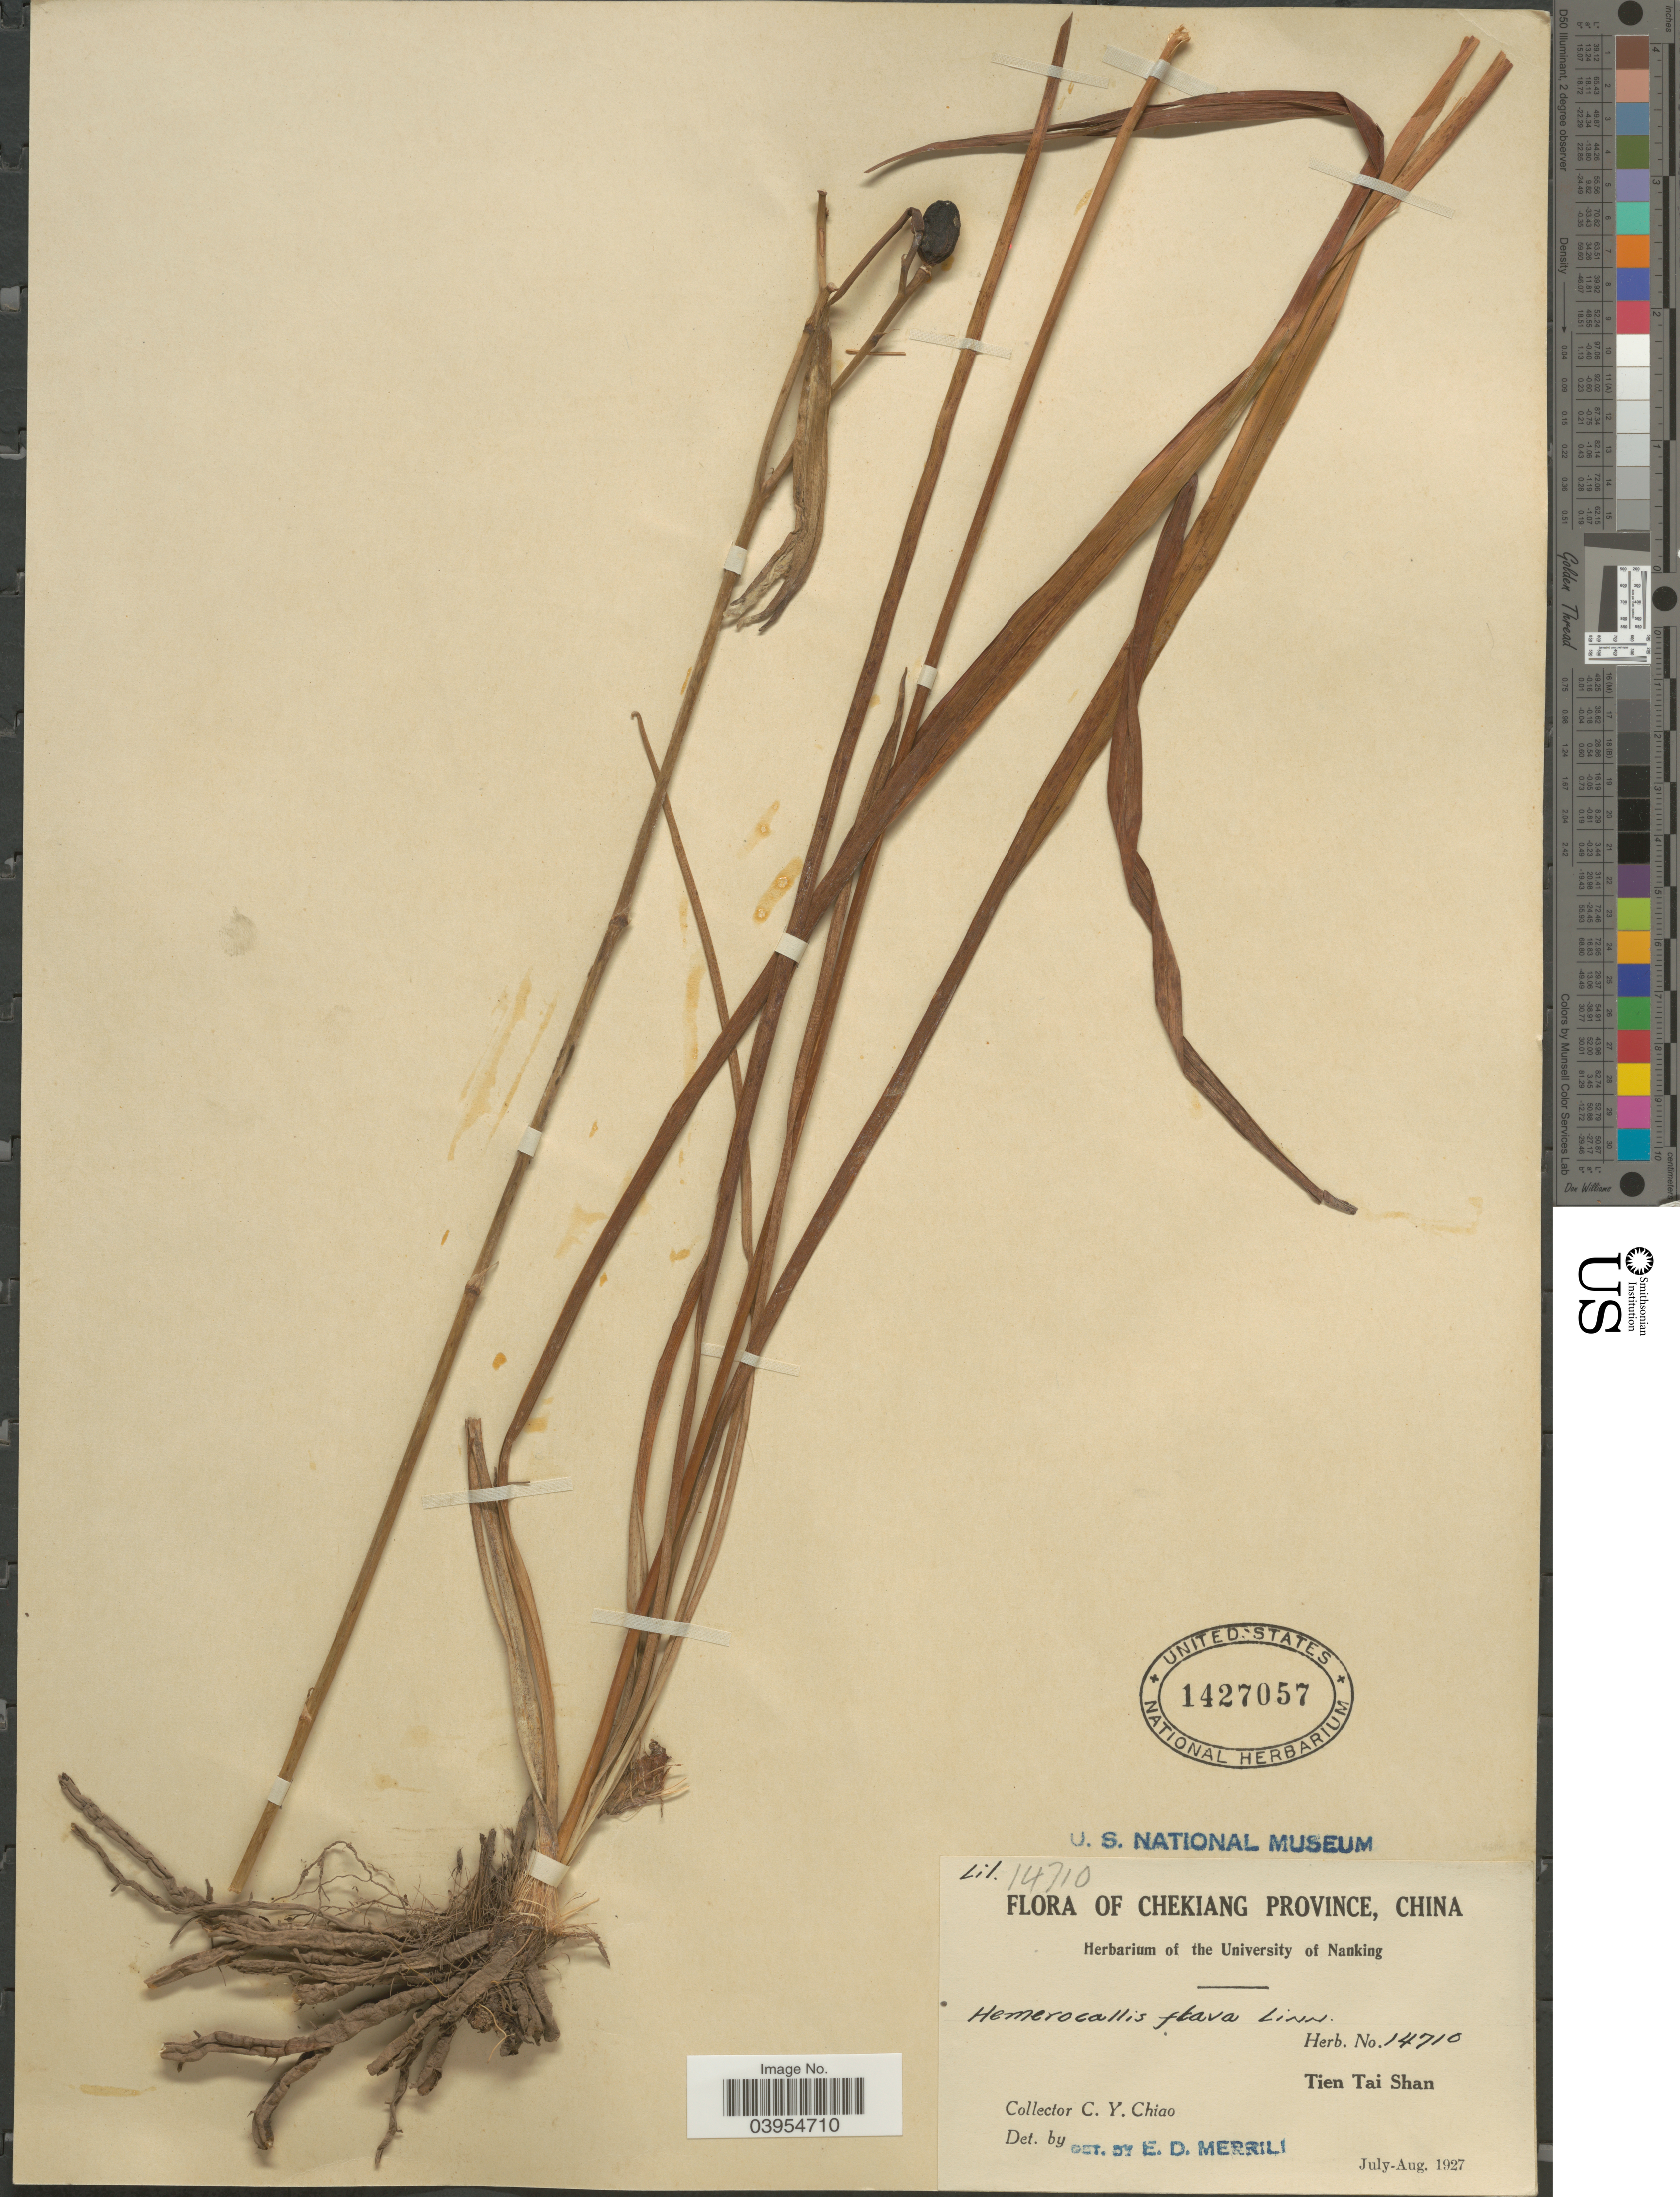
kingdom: Plantae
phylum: Tracheophyta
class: Liliopsida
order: Asparagales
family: Asphodelaceae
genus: Hemerocallis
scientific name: Hemerocallis fulva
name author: L.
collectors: C. Y. Chiao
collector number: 14710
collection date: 1927-07/1927-08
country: China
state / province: Zhejiang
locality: Chekiang Province. Tien Tai Shan.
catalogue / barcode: US 1427057